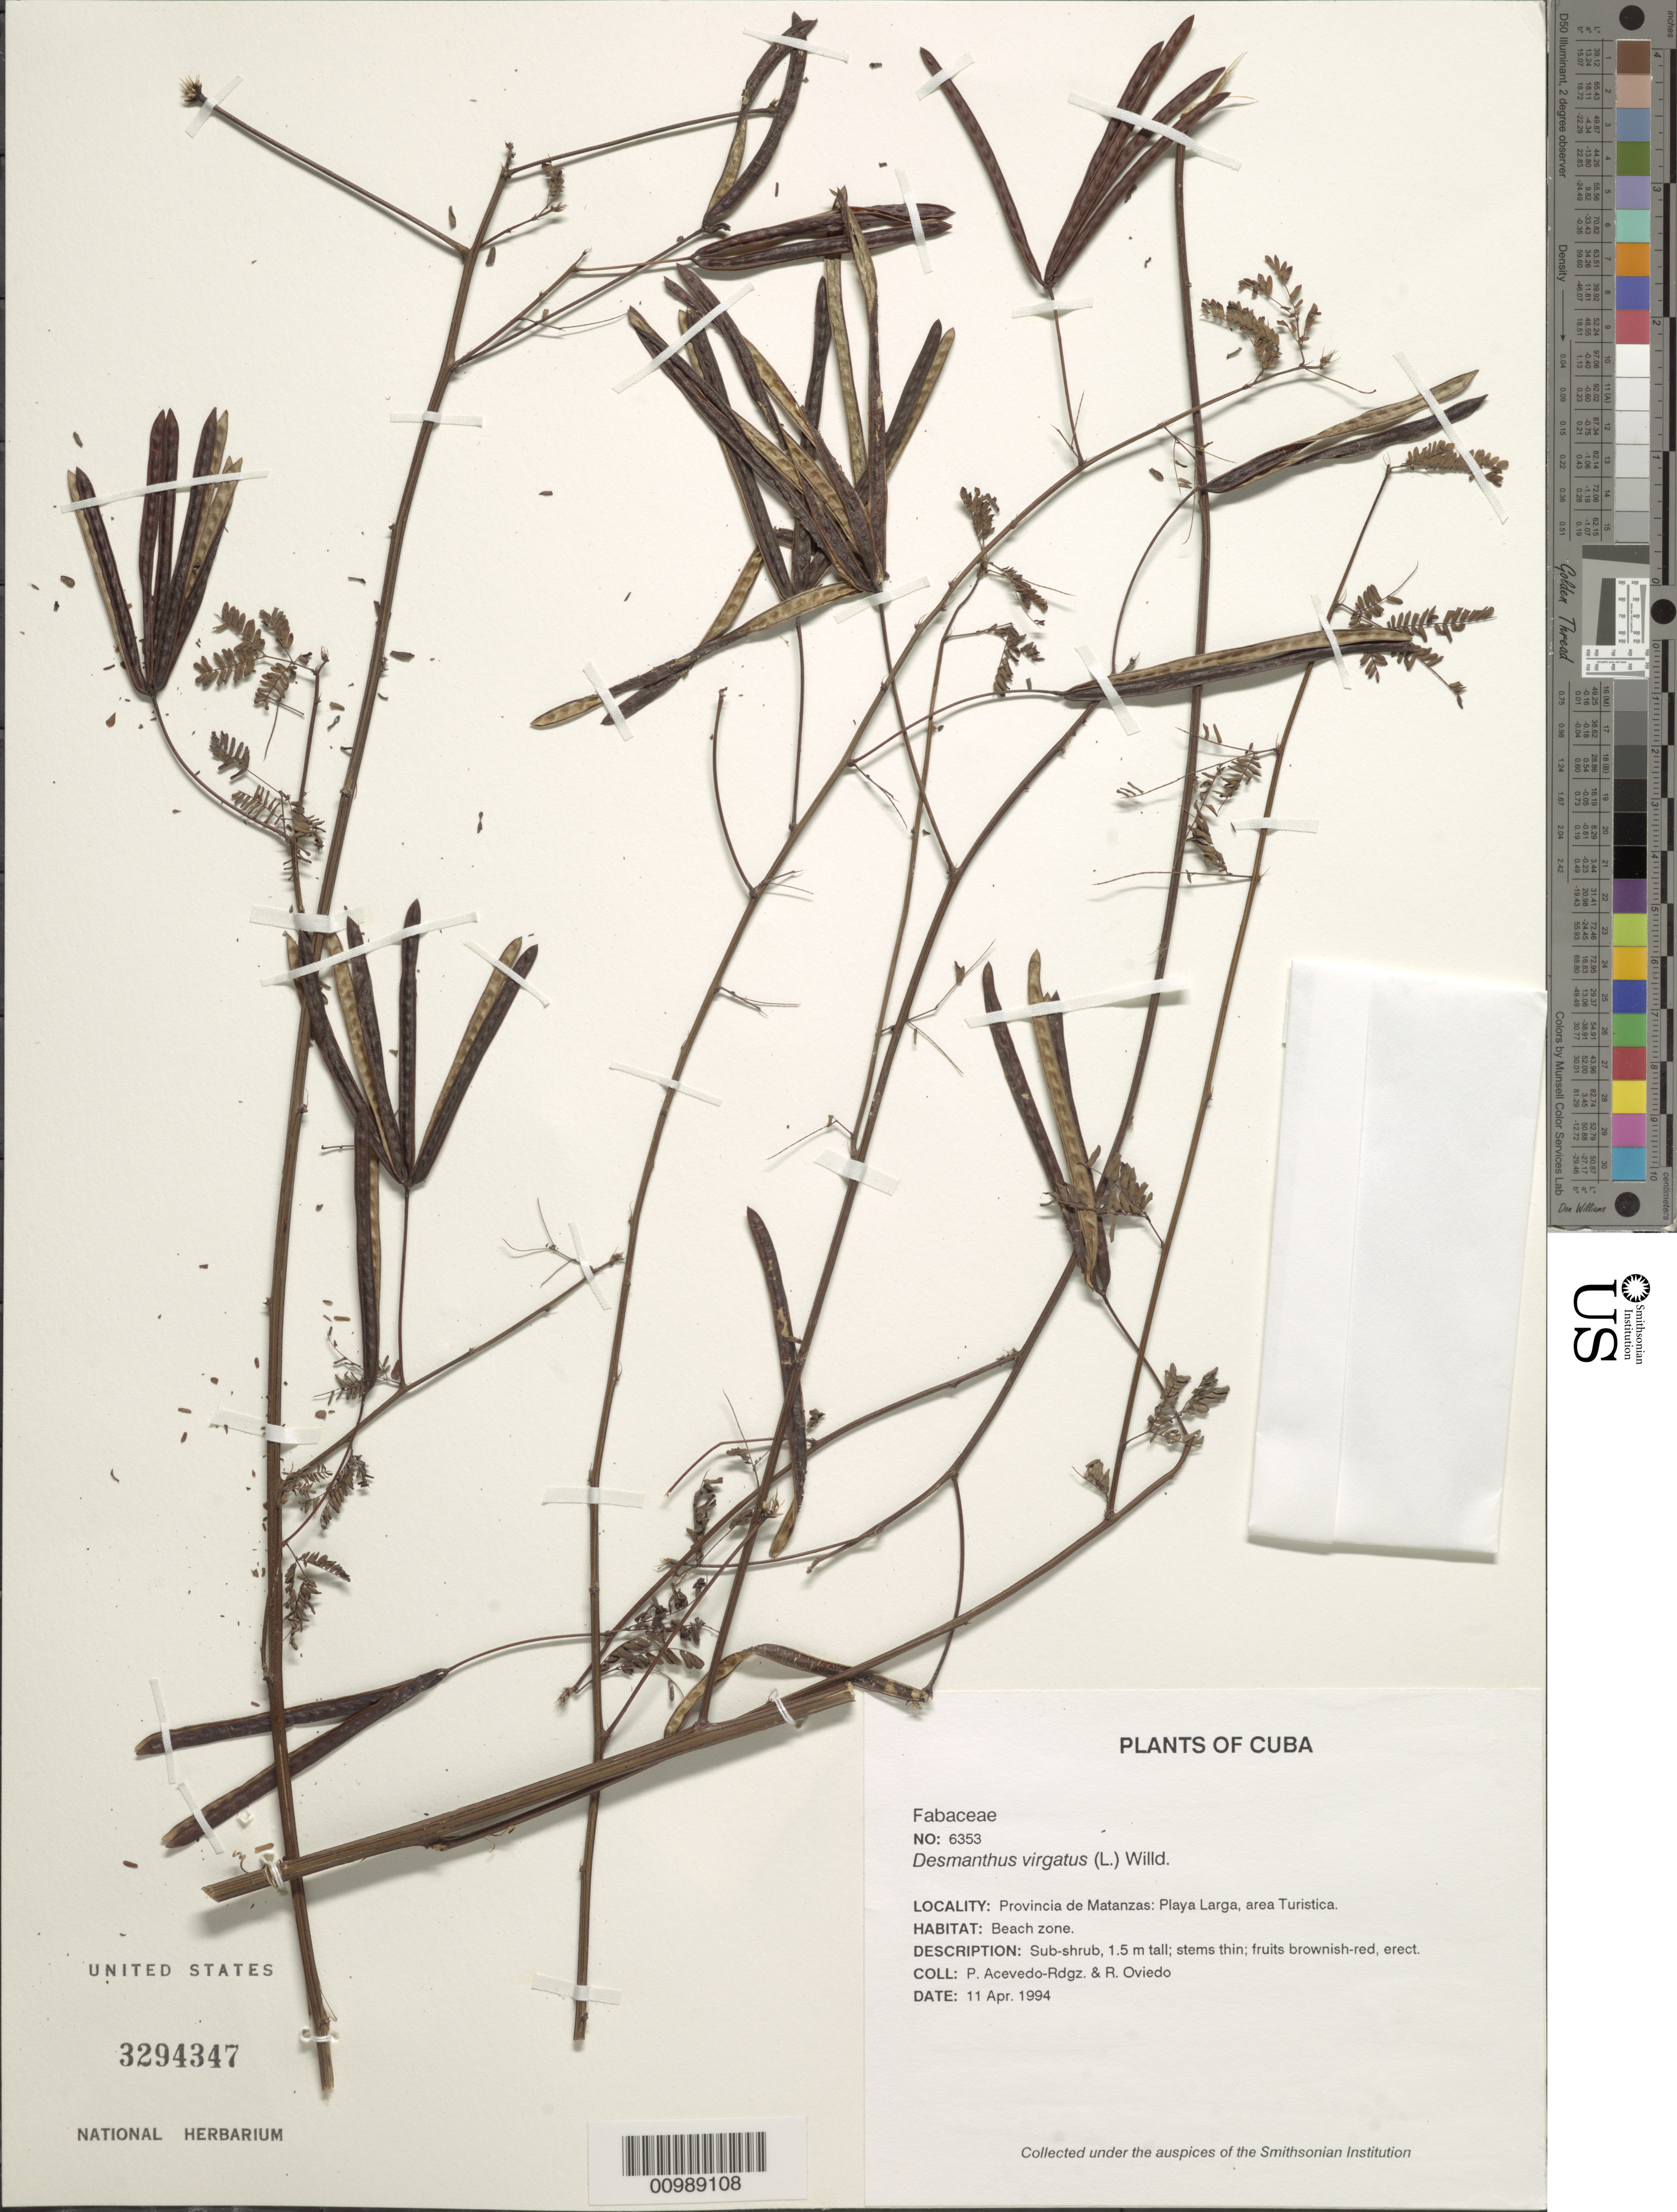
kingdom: Plantae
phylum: Tracheophyta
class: Magnoliopsida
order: Fabales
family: Fabaceae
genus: Desmanthus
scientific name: Desmanthus virgatus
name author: (L.) Willd.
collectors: P. Acevedo-Rodr. & R. Oviedo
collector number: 6353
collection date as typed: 11 Apr 1994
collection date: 1994-04-11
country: Cuba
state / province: Matanzas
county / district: Municipio de Ciénaga de Zapata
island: Cuba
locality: Provincia de Matanzas: Playa Larga, area Turistica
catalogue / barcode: US 3294347